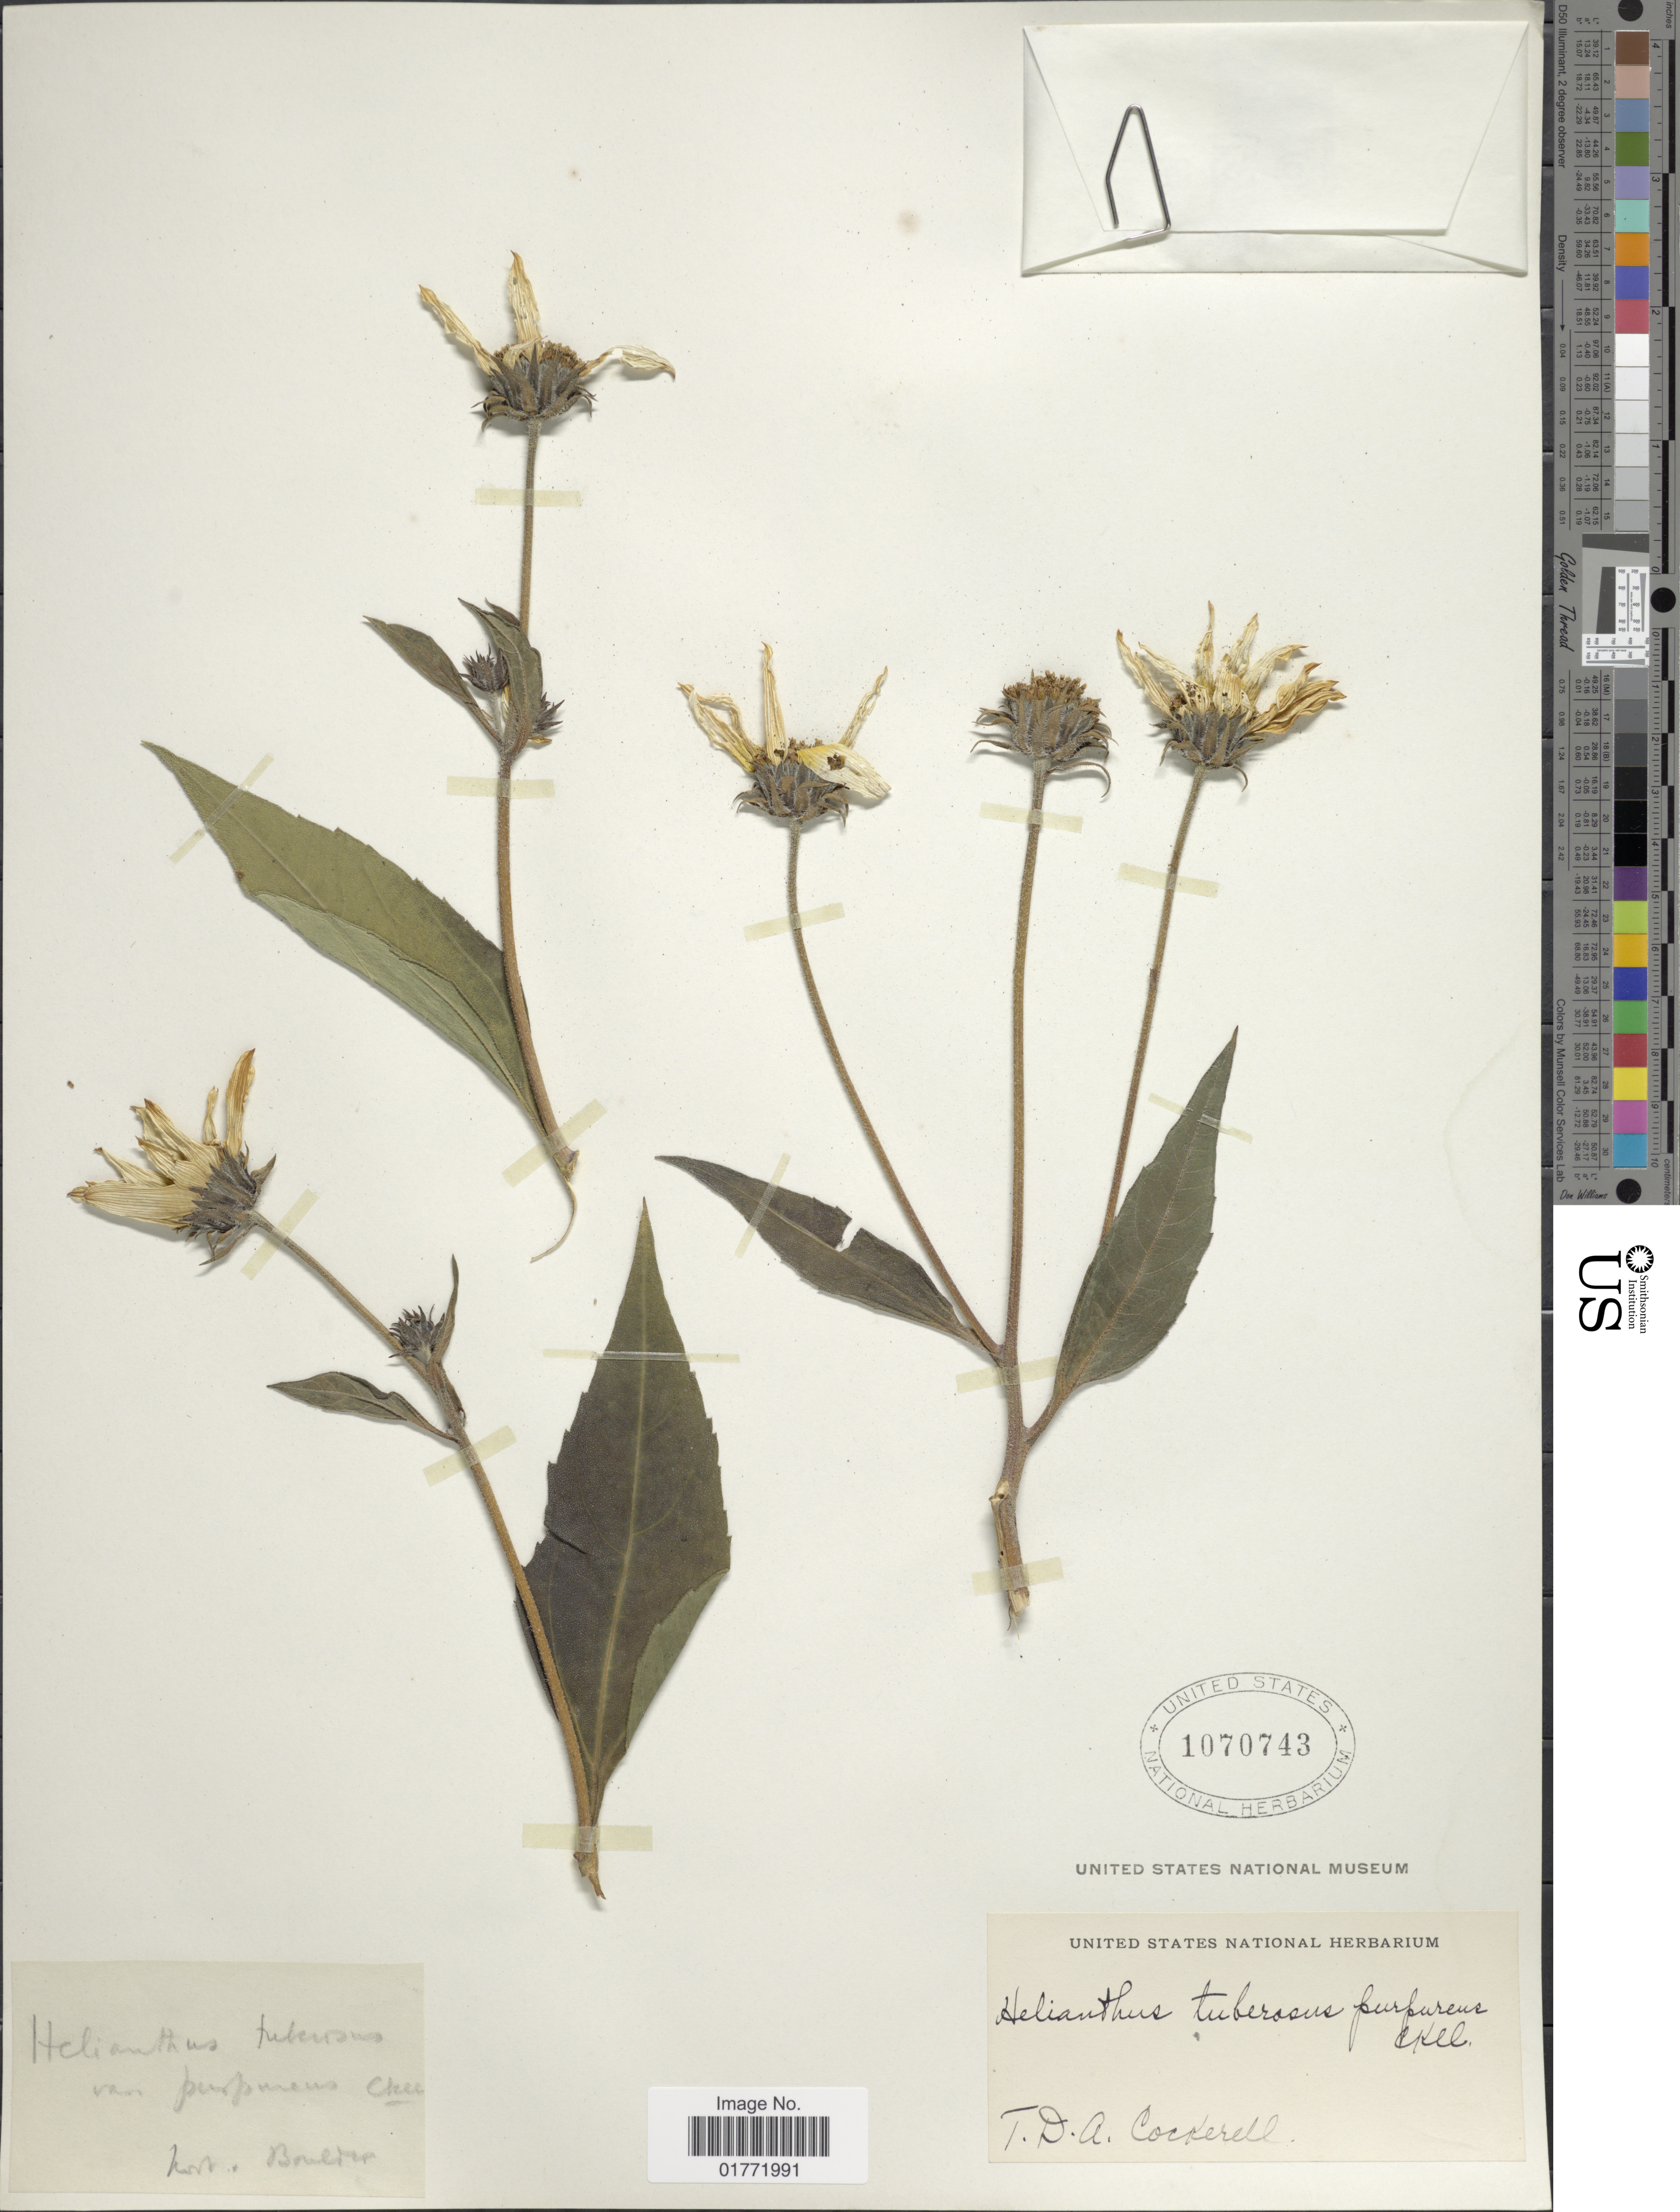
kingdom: Plantae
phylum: Tracheophyta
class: Magnoliopsida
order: Asterales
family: Asteraceae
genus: Helianthus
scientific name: Helianthus tuberosus var. purpureus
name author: Cockerell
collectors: T. Cockerell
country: United States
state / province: Colorado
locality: Hort Boulder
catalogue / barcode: US 1070743